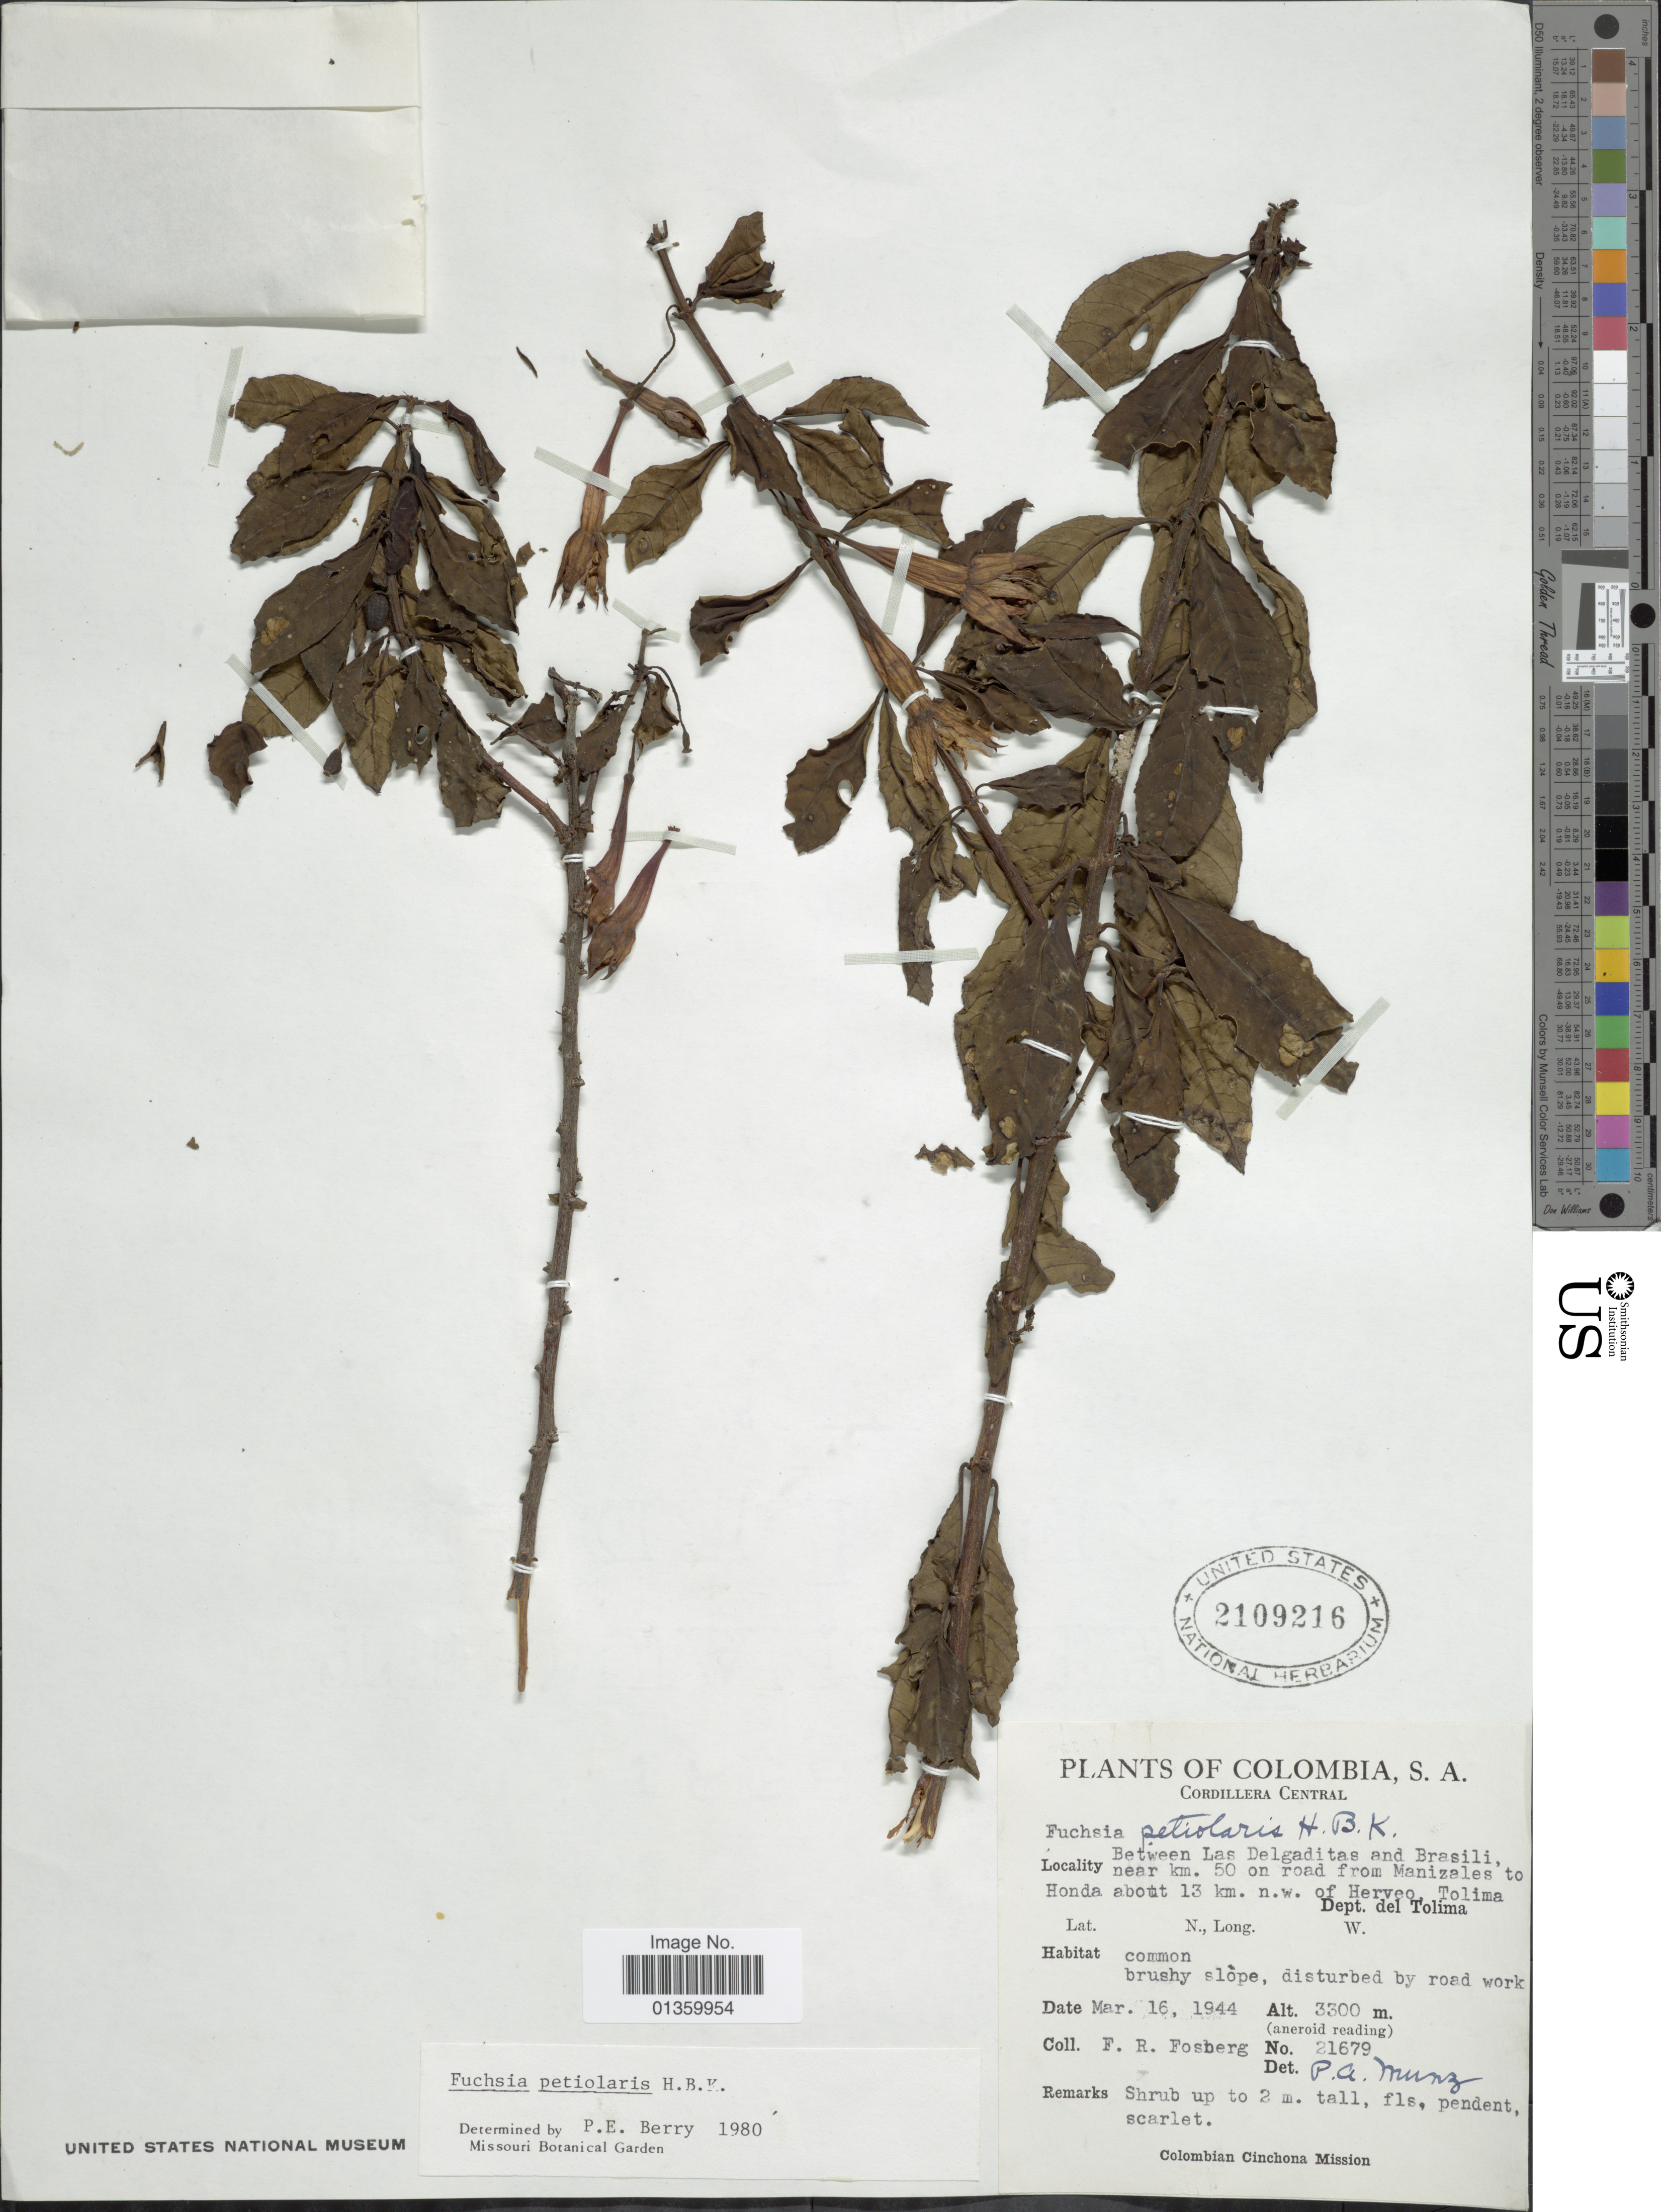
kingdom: Plantae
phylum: Tracheophyta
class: Magnoliopsida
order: Myrtales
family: Onagraceae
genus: Fuchsia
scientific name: Fuchsia petiolaris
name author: Kunth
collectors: F. R. Fosberg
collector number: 21679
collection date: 1944-03-16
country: Colombia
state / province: Tolima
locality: Cordillera Central. Between Las Delgaditas and Brasili, near km. 50 on road from Manizales to Honda about 13 km. n.w. of Herveo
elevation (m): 3300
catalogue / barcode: US 2109216